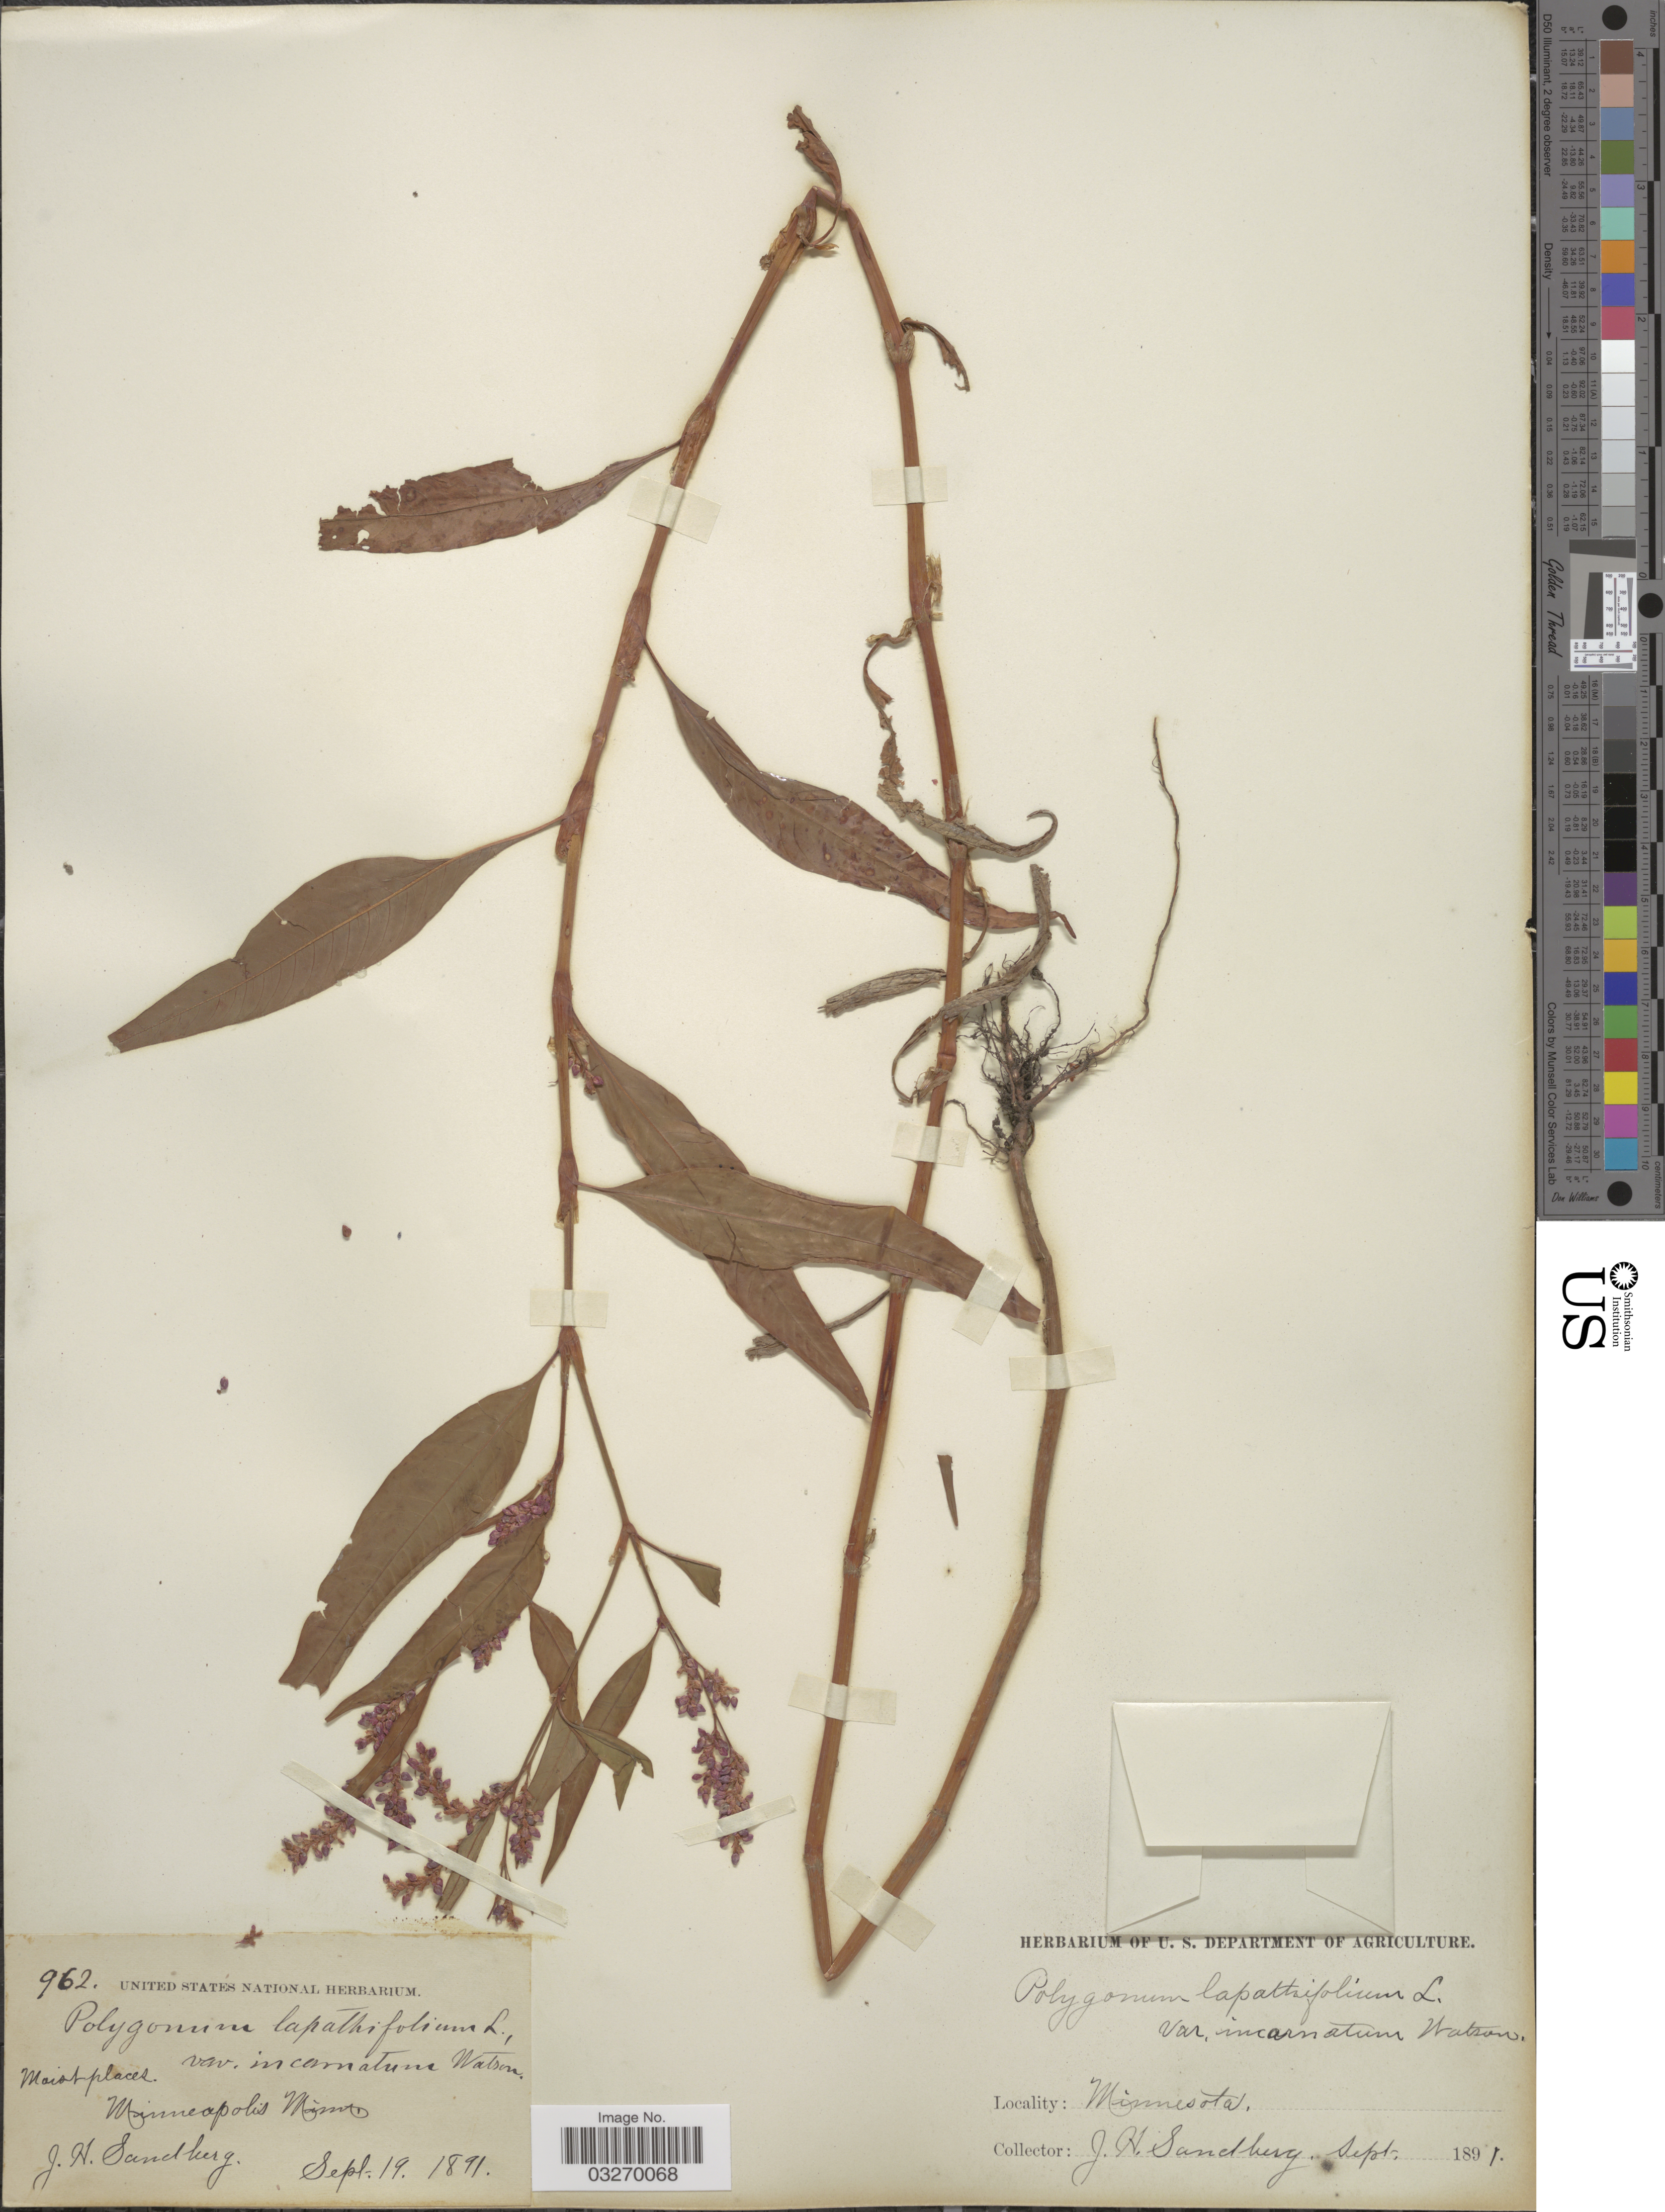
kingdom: Plantae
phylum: Tracheophyta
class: Magnoliopsida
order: Caryophyllales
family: Polygonaceae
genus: Persicaria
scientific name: Persicaria lapathifolia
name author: (L.) Delarbre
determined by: Atha, D. E.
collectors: J. H. Sandberg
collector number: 962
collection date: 1891-09-19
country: United States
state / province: Minnesota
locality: Minneapolis.